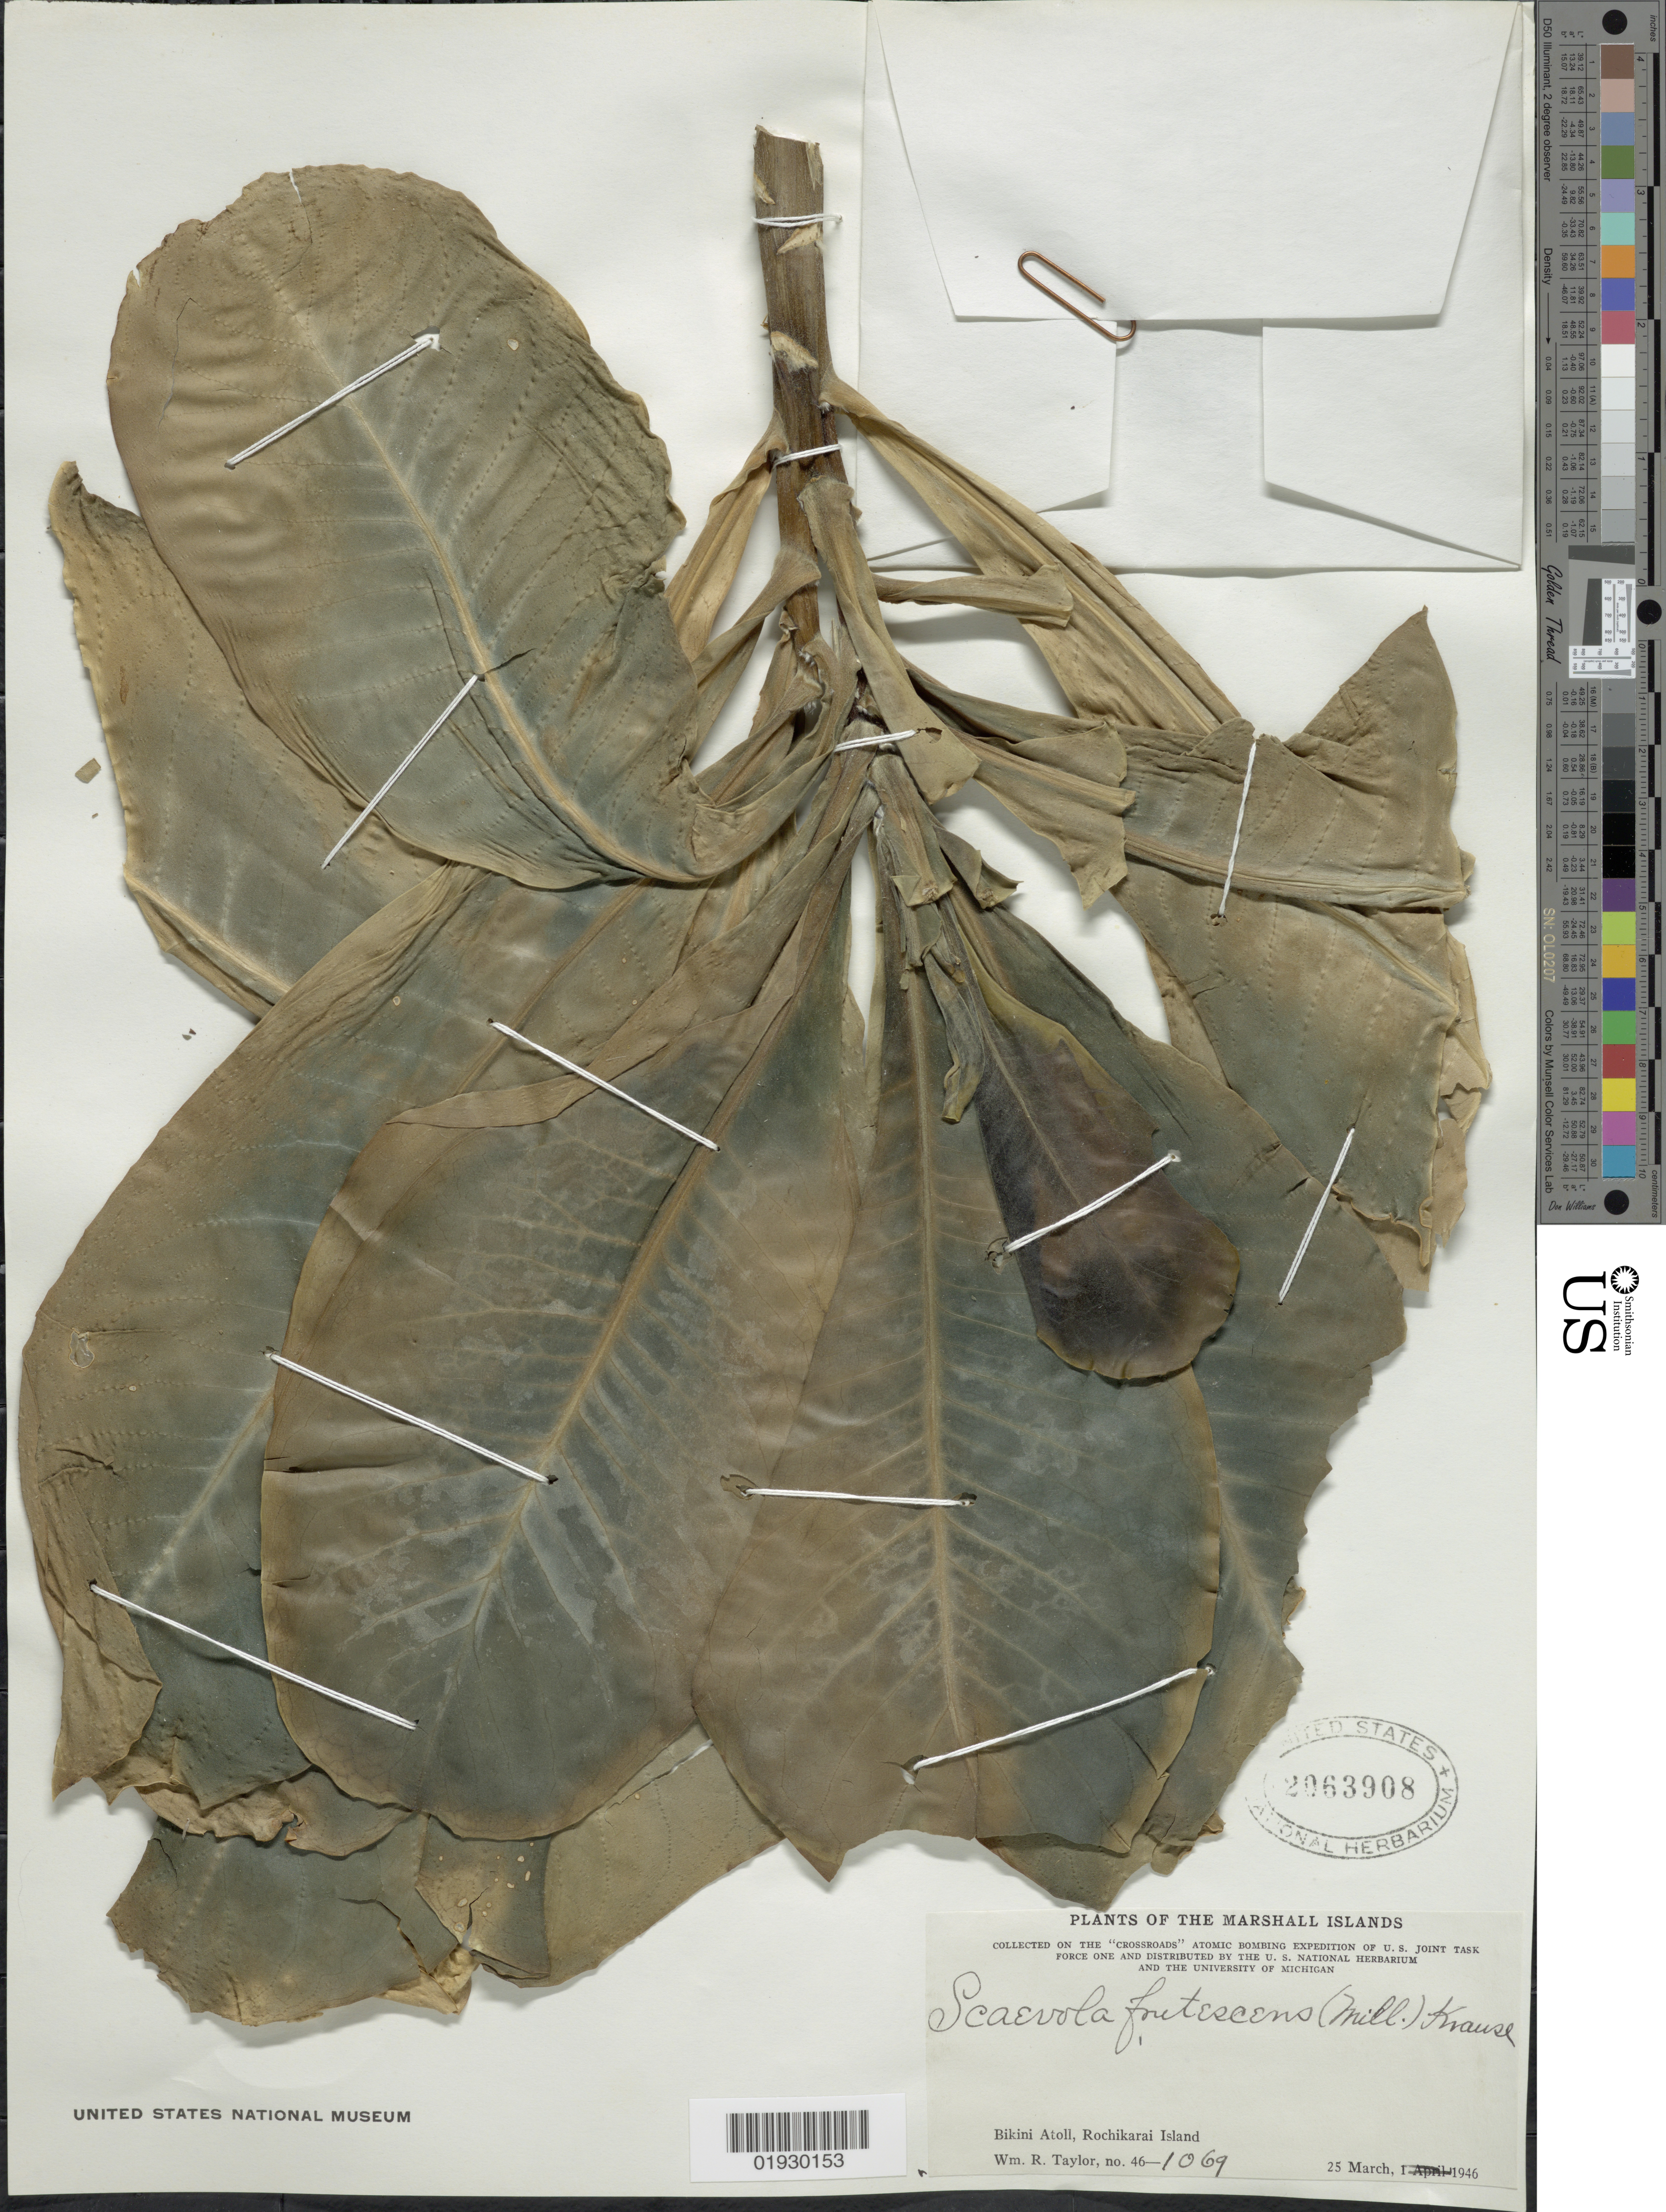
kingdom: Plantae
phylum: Tracheophyta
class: Magnoliopsida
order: Asterales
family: Goodeniaceae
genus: Scaevola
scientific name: Scaevola taccada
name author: (Gaertn.) Roxb.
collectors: W. R. Taylor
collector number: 46-1068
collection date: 1946-03-25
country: Marshall Islands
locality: Bikini Atoll, Rochikarai Island.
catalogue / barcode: US 2063908